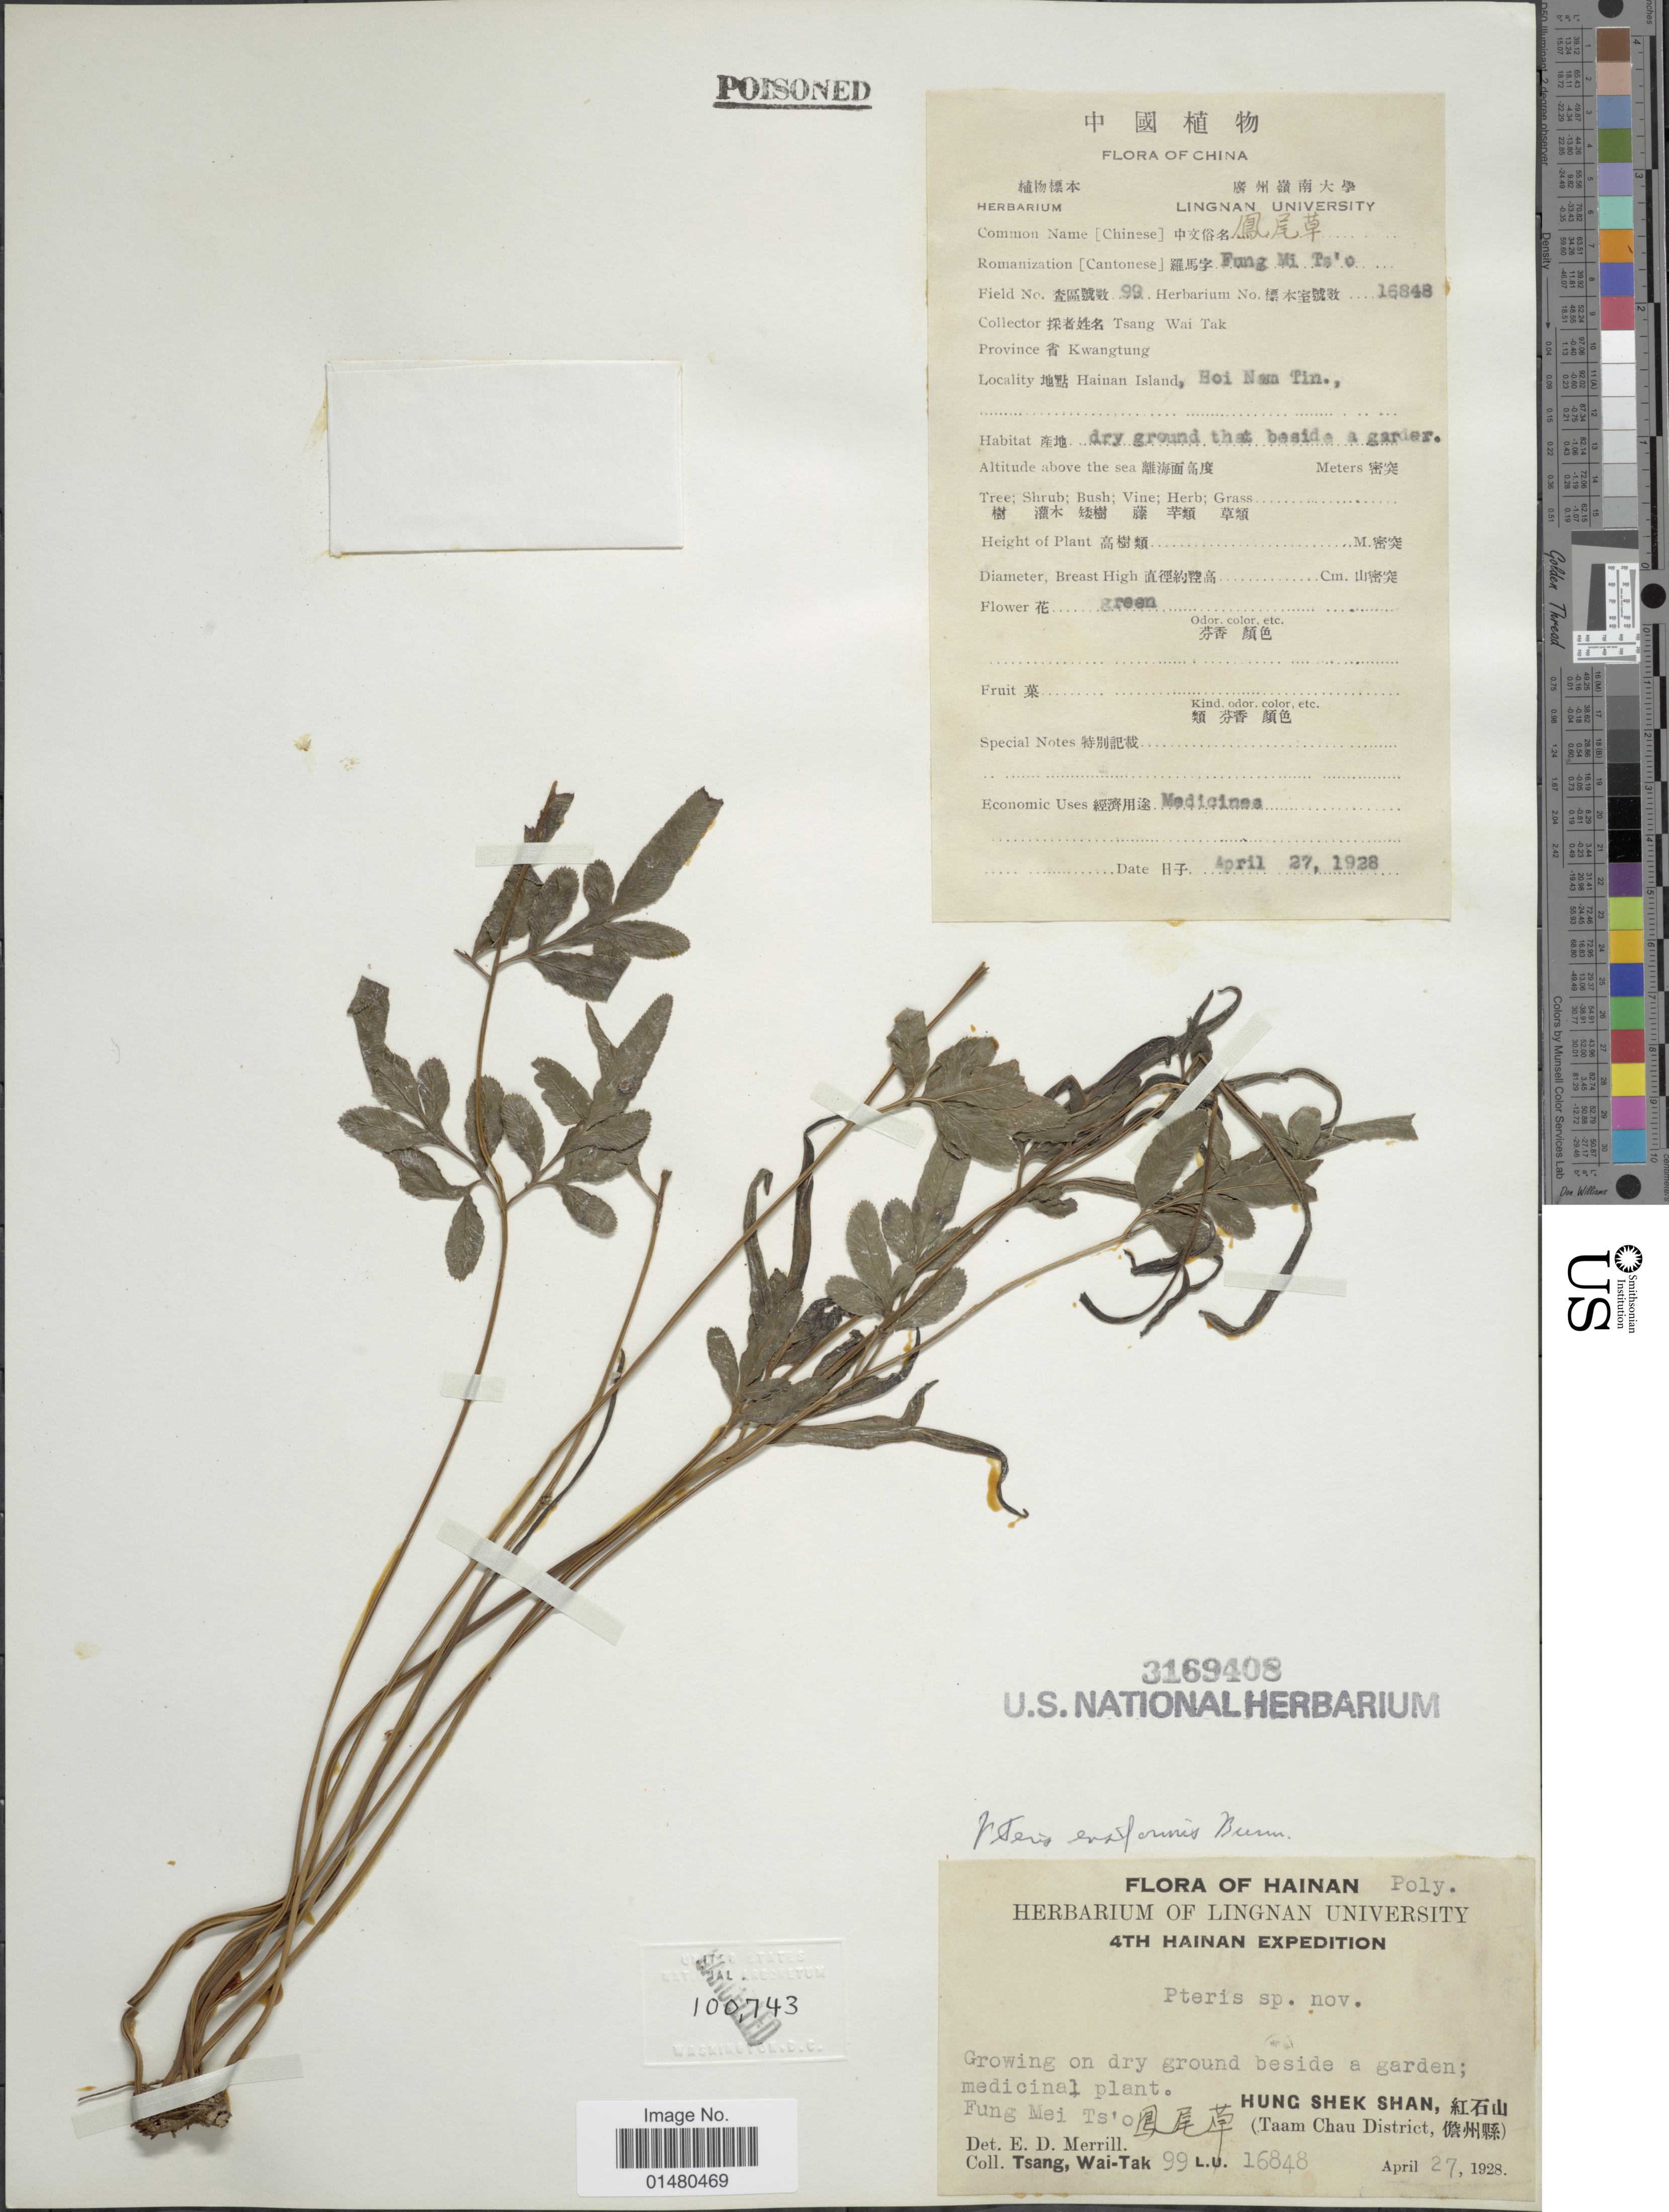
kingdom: Plantae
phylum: Tracheophyta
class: Polypodiopsida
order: Polypodiales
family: Pteridaceae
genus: Pteris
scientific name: Pteris ensiformis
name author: Burm. f.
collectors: W. T. Tsang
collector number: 99/16848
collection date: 1928-04-27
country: China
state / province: Hainan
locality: Hung Shek Sha, (Taam Chau District), Province Kwangtung, Hainan Island, Hoi Nam Tin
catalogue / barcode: US 3169408